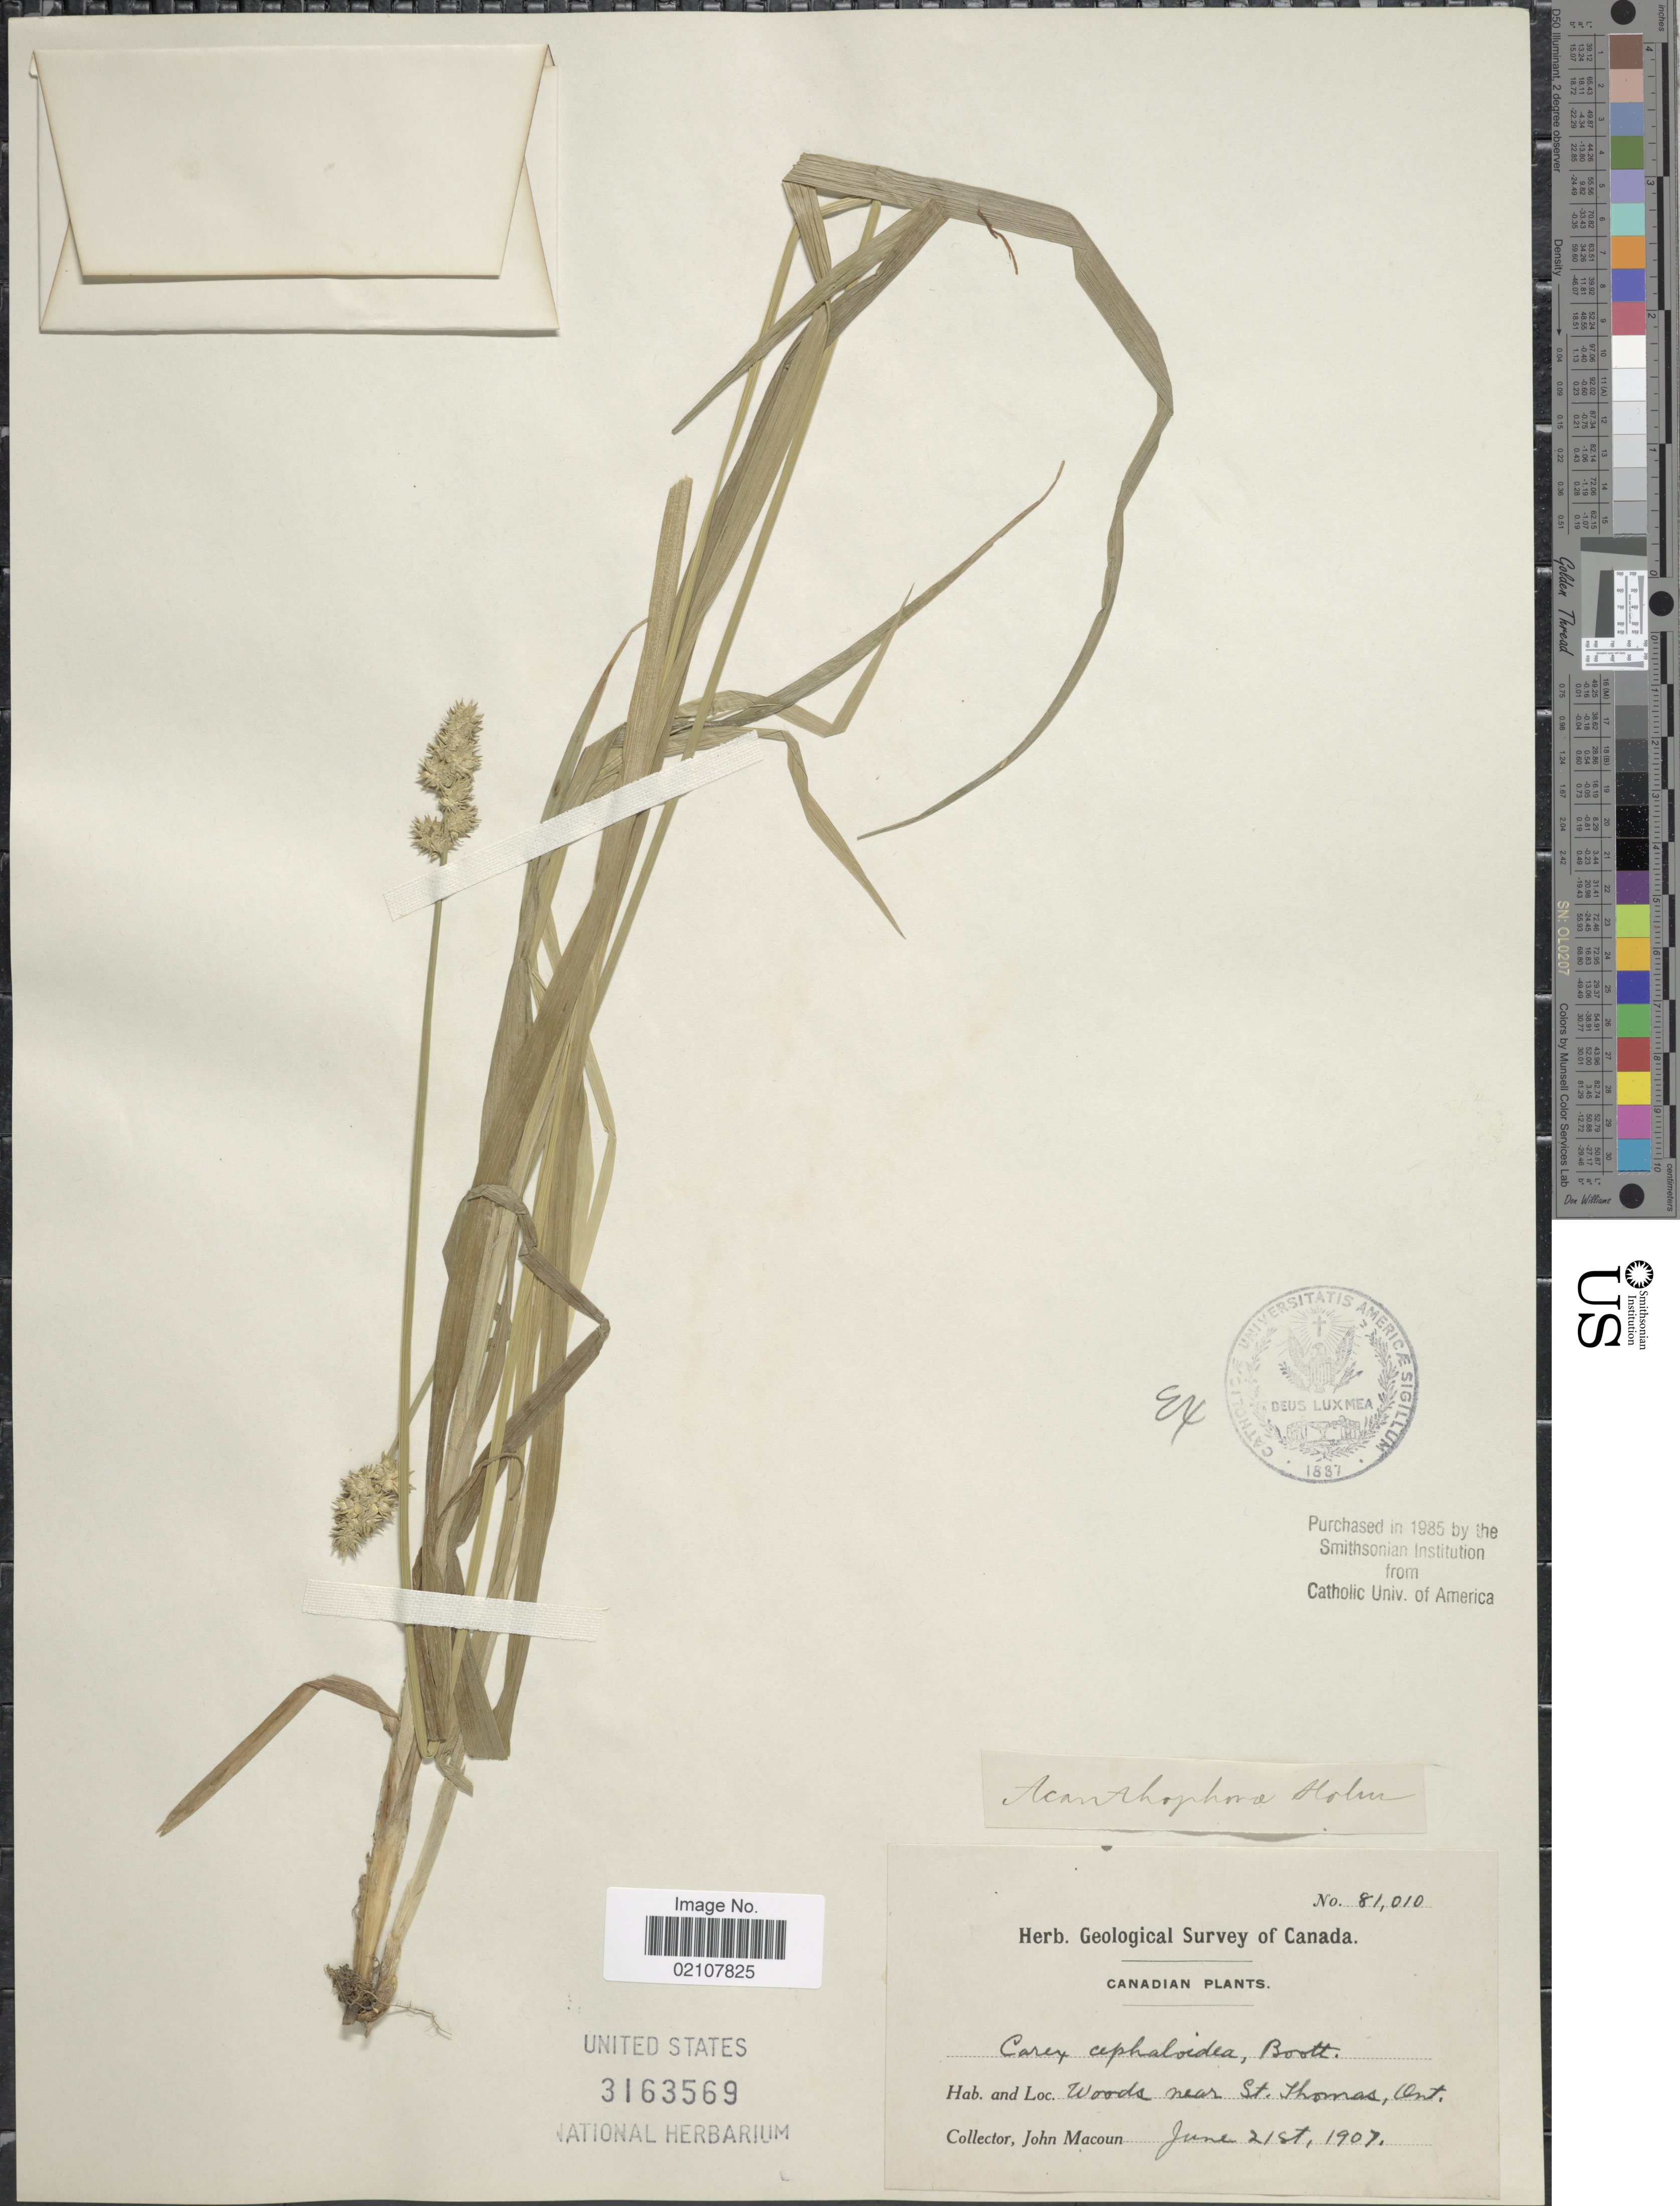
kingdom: Plantae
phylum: Tracheophyta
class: Liliopsida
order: Poales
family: Cyperaceae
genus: Carex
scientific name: Carex cephaloidea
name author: (Dewey) Dewey ex Boott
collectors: J. Macoun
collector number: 81010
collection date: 1907-06-21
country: Canada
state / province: Ontario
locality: Woods near St Thomas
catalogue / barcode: US 3163569